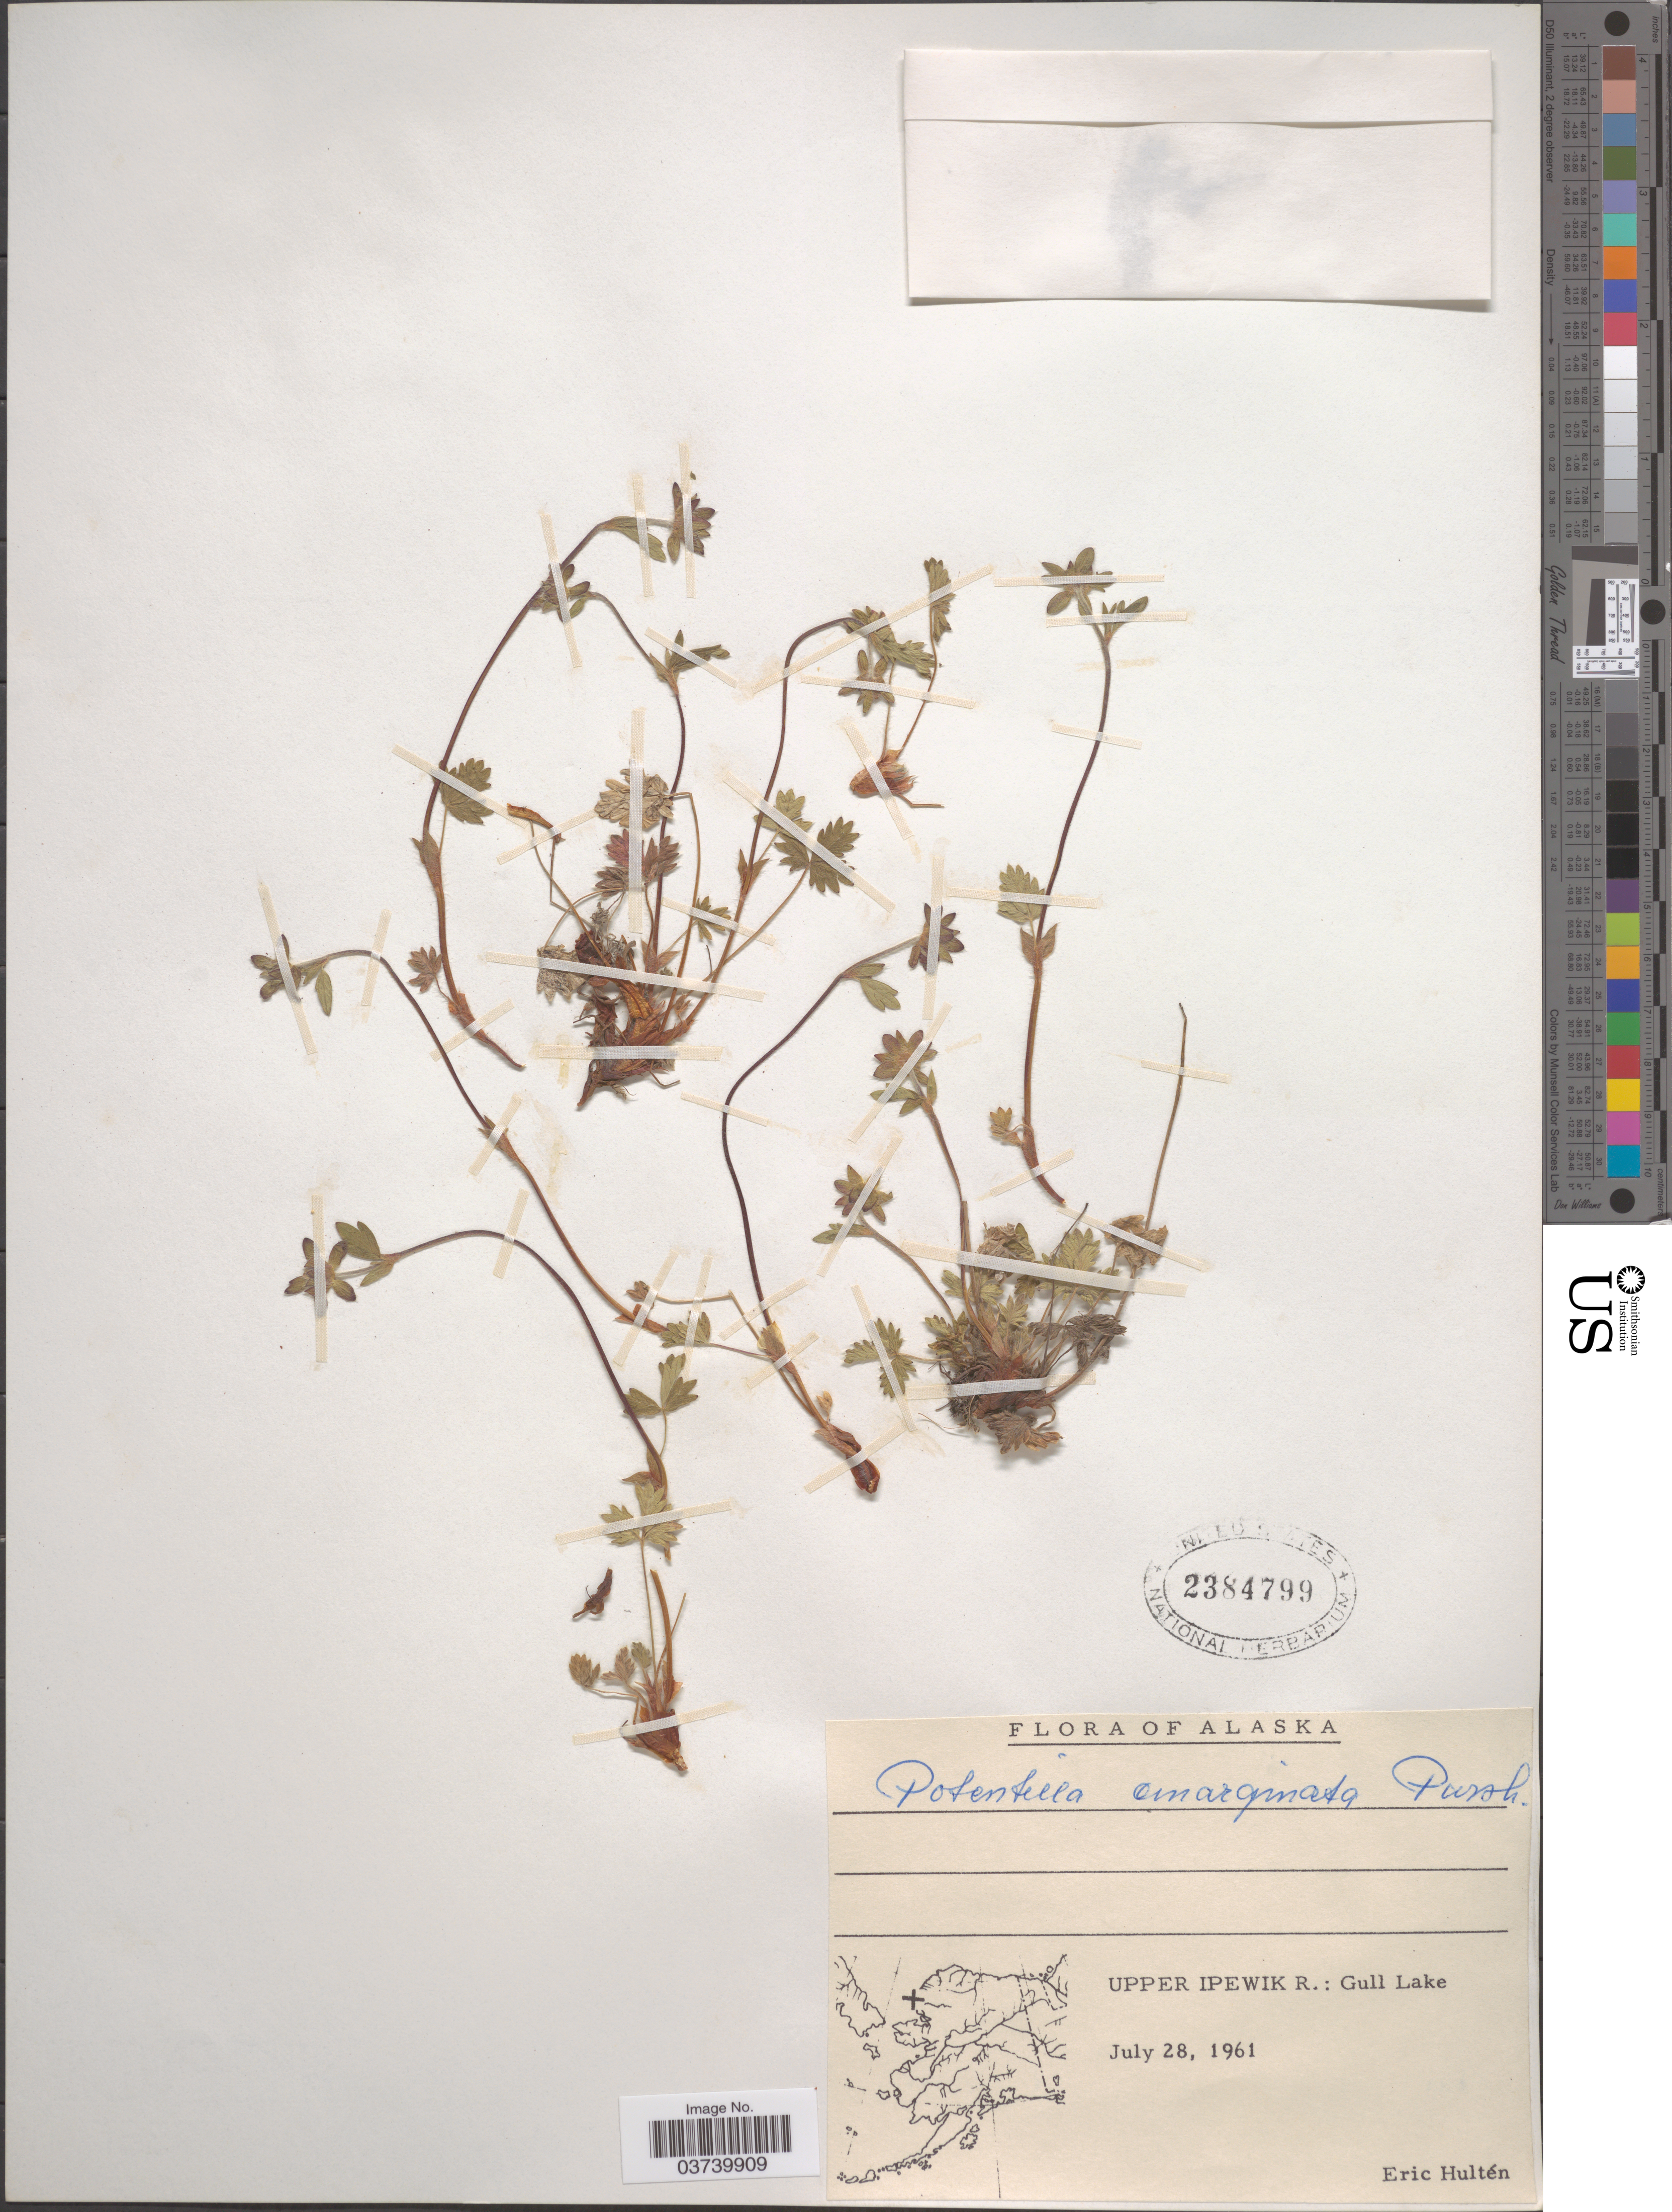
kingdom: Plantae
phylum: Tracheophyta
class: Magnoliopsida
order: Rosales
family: Rosaceae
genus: Potentilla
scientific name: Potentilla hyparctica subsp. hyparctica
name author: Malte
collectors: E. G. Hultén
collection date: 1961-07-28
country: United States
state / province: Alaska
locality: Upper Ipewik R.: Gull Lake.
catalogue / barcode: US 2384799